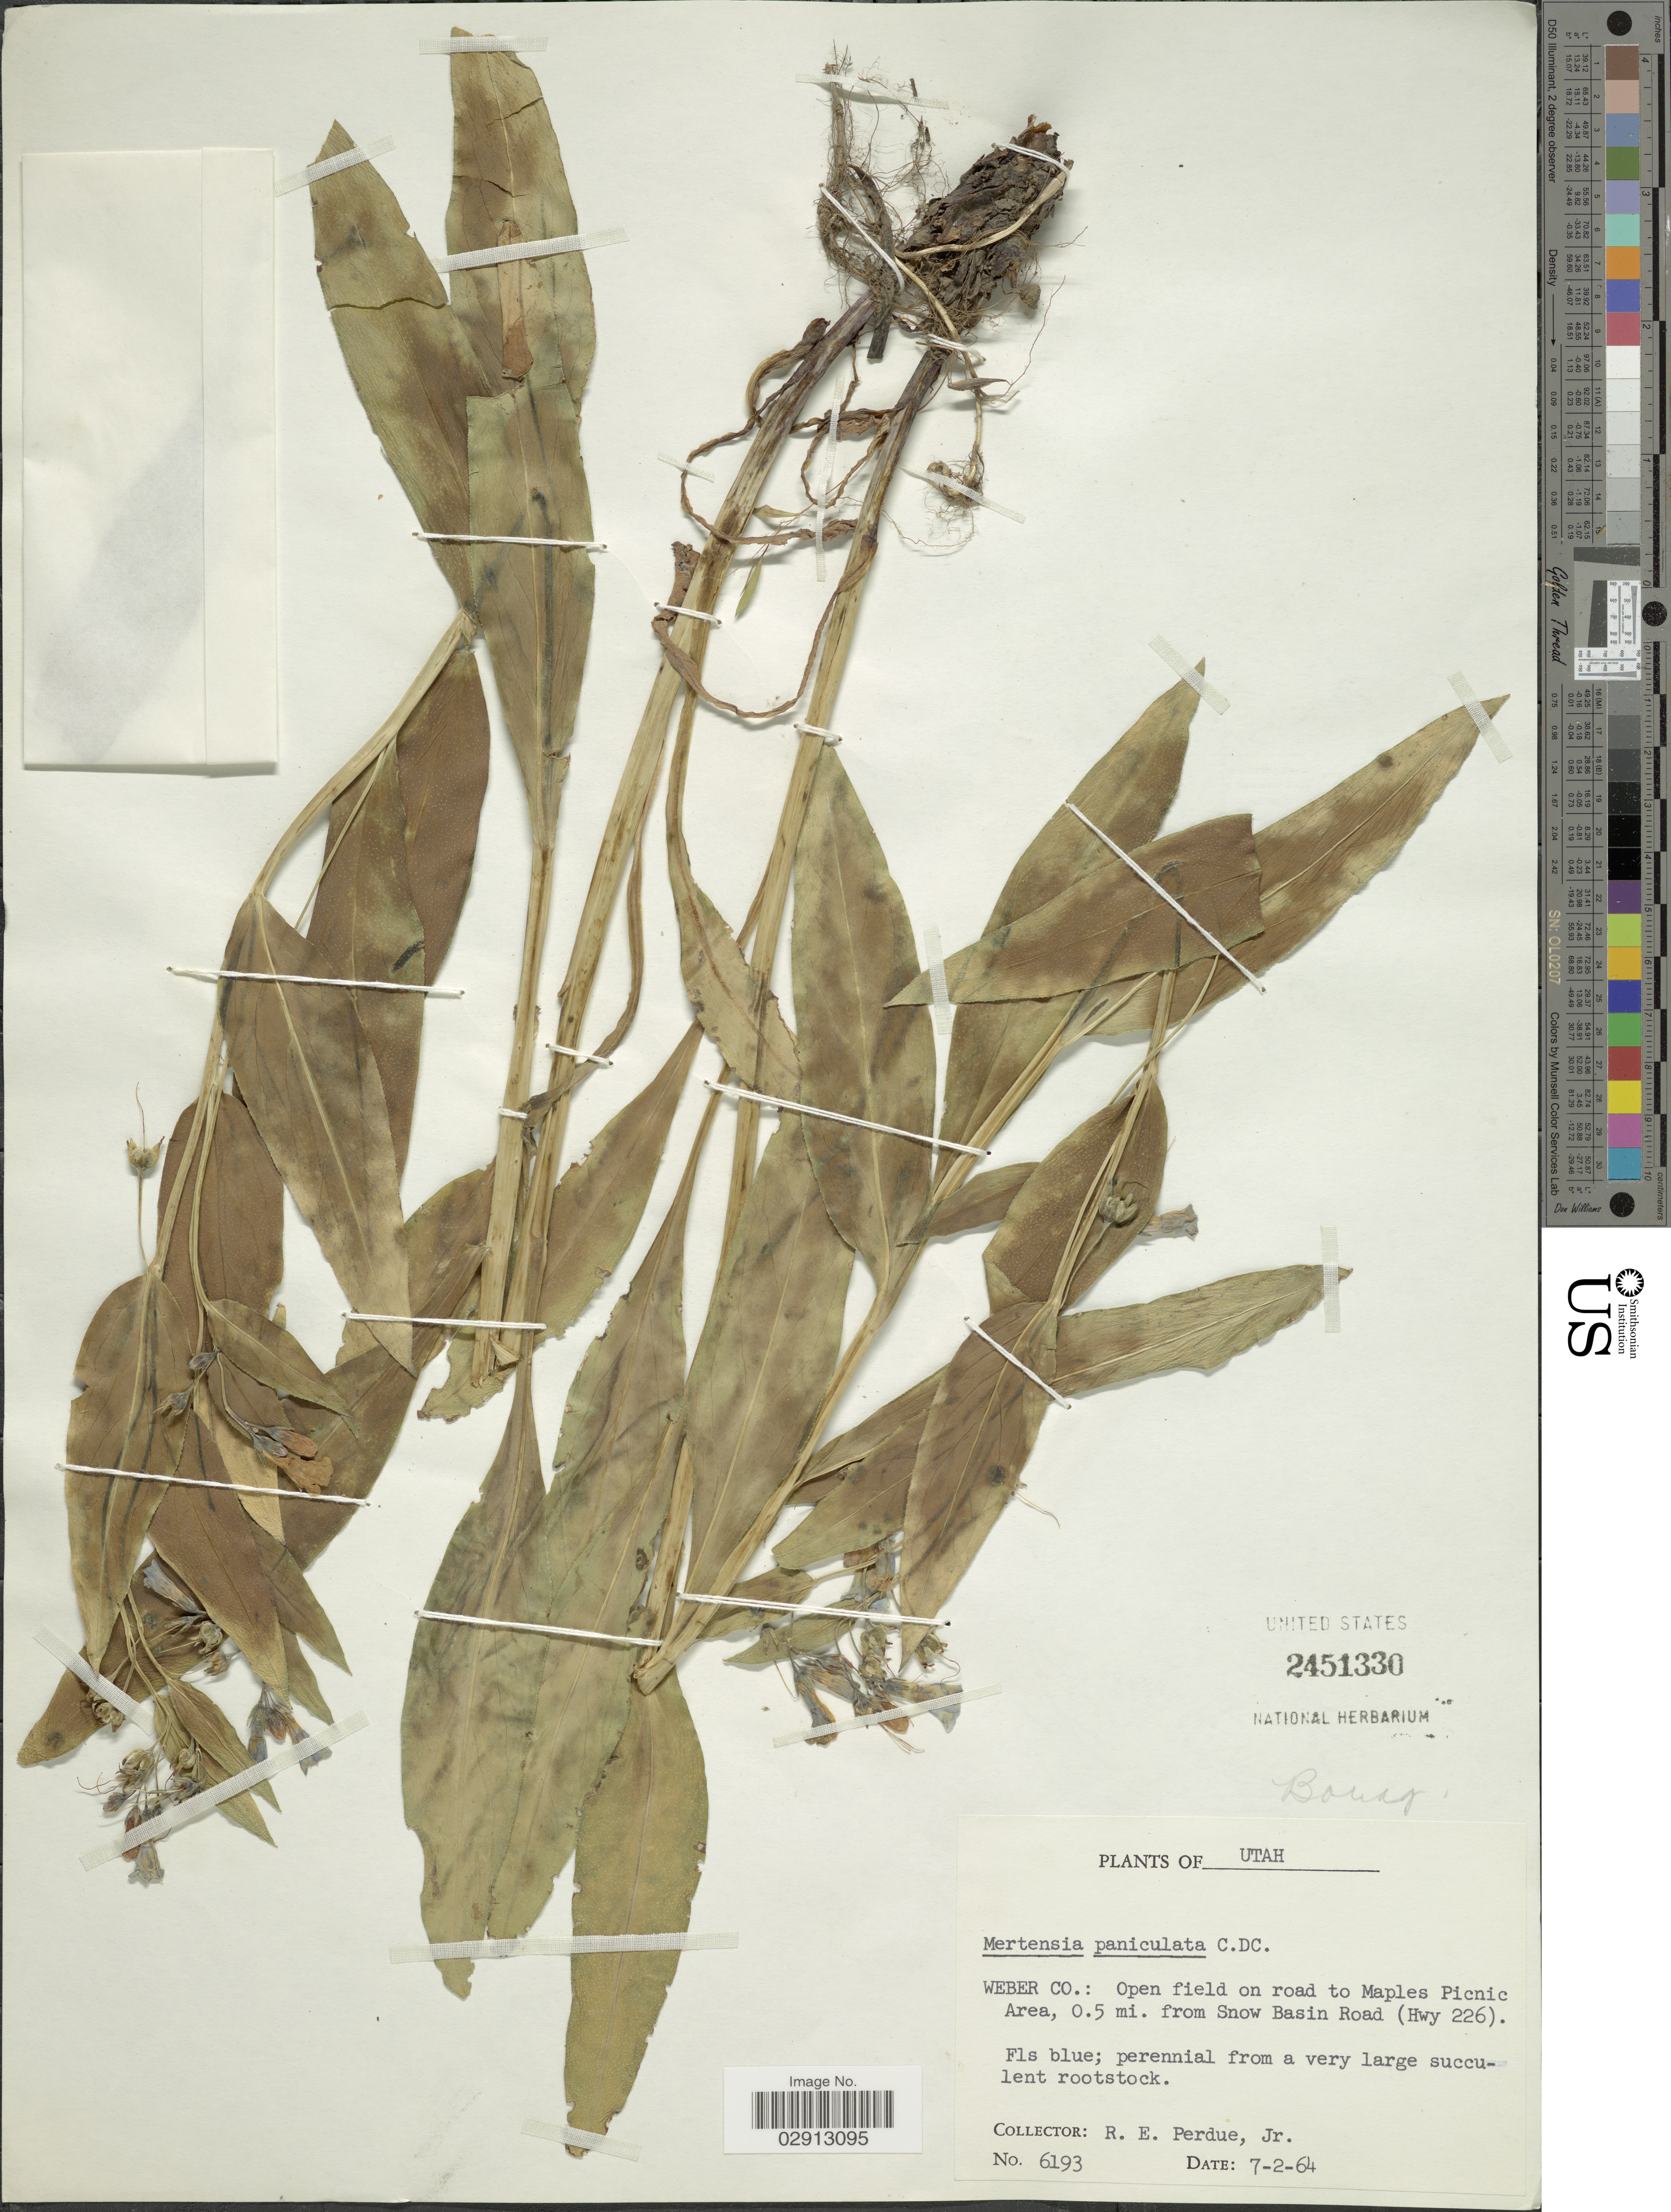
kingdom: Plantae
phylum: Tracheophyta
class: Magnoliopsida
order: Boraginales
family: Boraginaceae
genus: Mertensia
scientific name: Mertensia paniculata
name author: (Aiton) G. Don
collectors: R. E. Perdue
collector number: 6193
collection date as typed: Transcribed d/m/y: 2/7/64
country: United States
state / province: Utah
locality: Weber Co.: Open field on road to Maples Picnic Area, 0.5 mi. from Snow Basin Road (Hwy 226).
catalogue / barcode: US 2451330